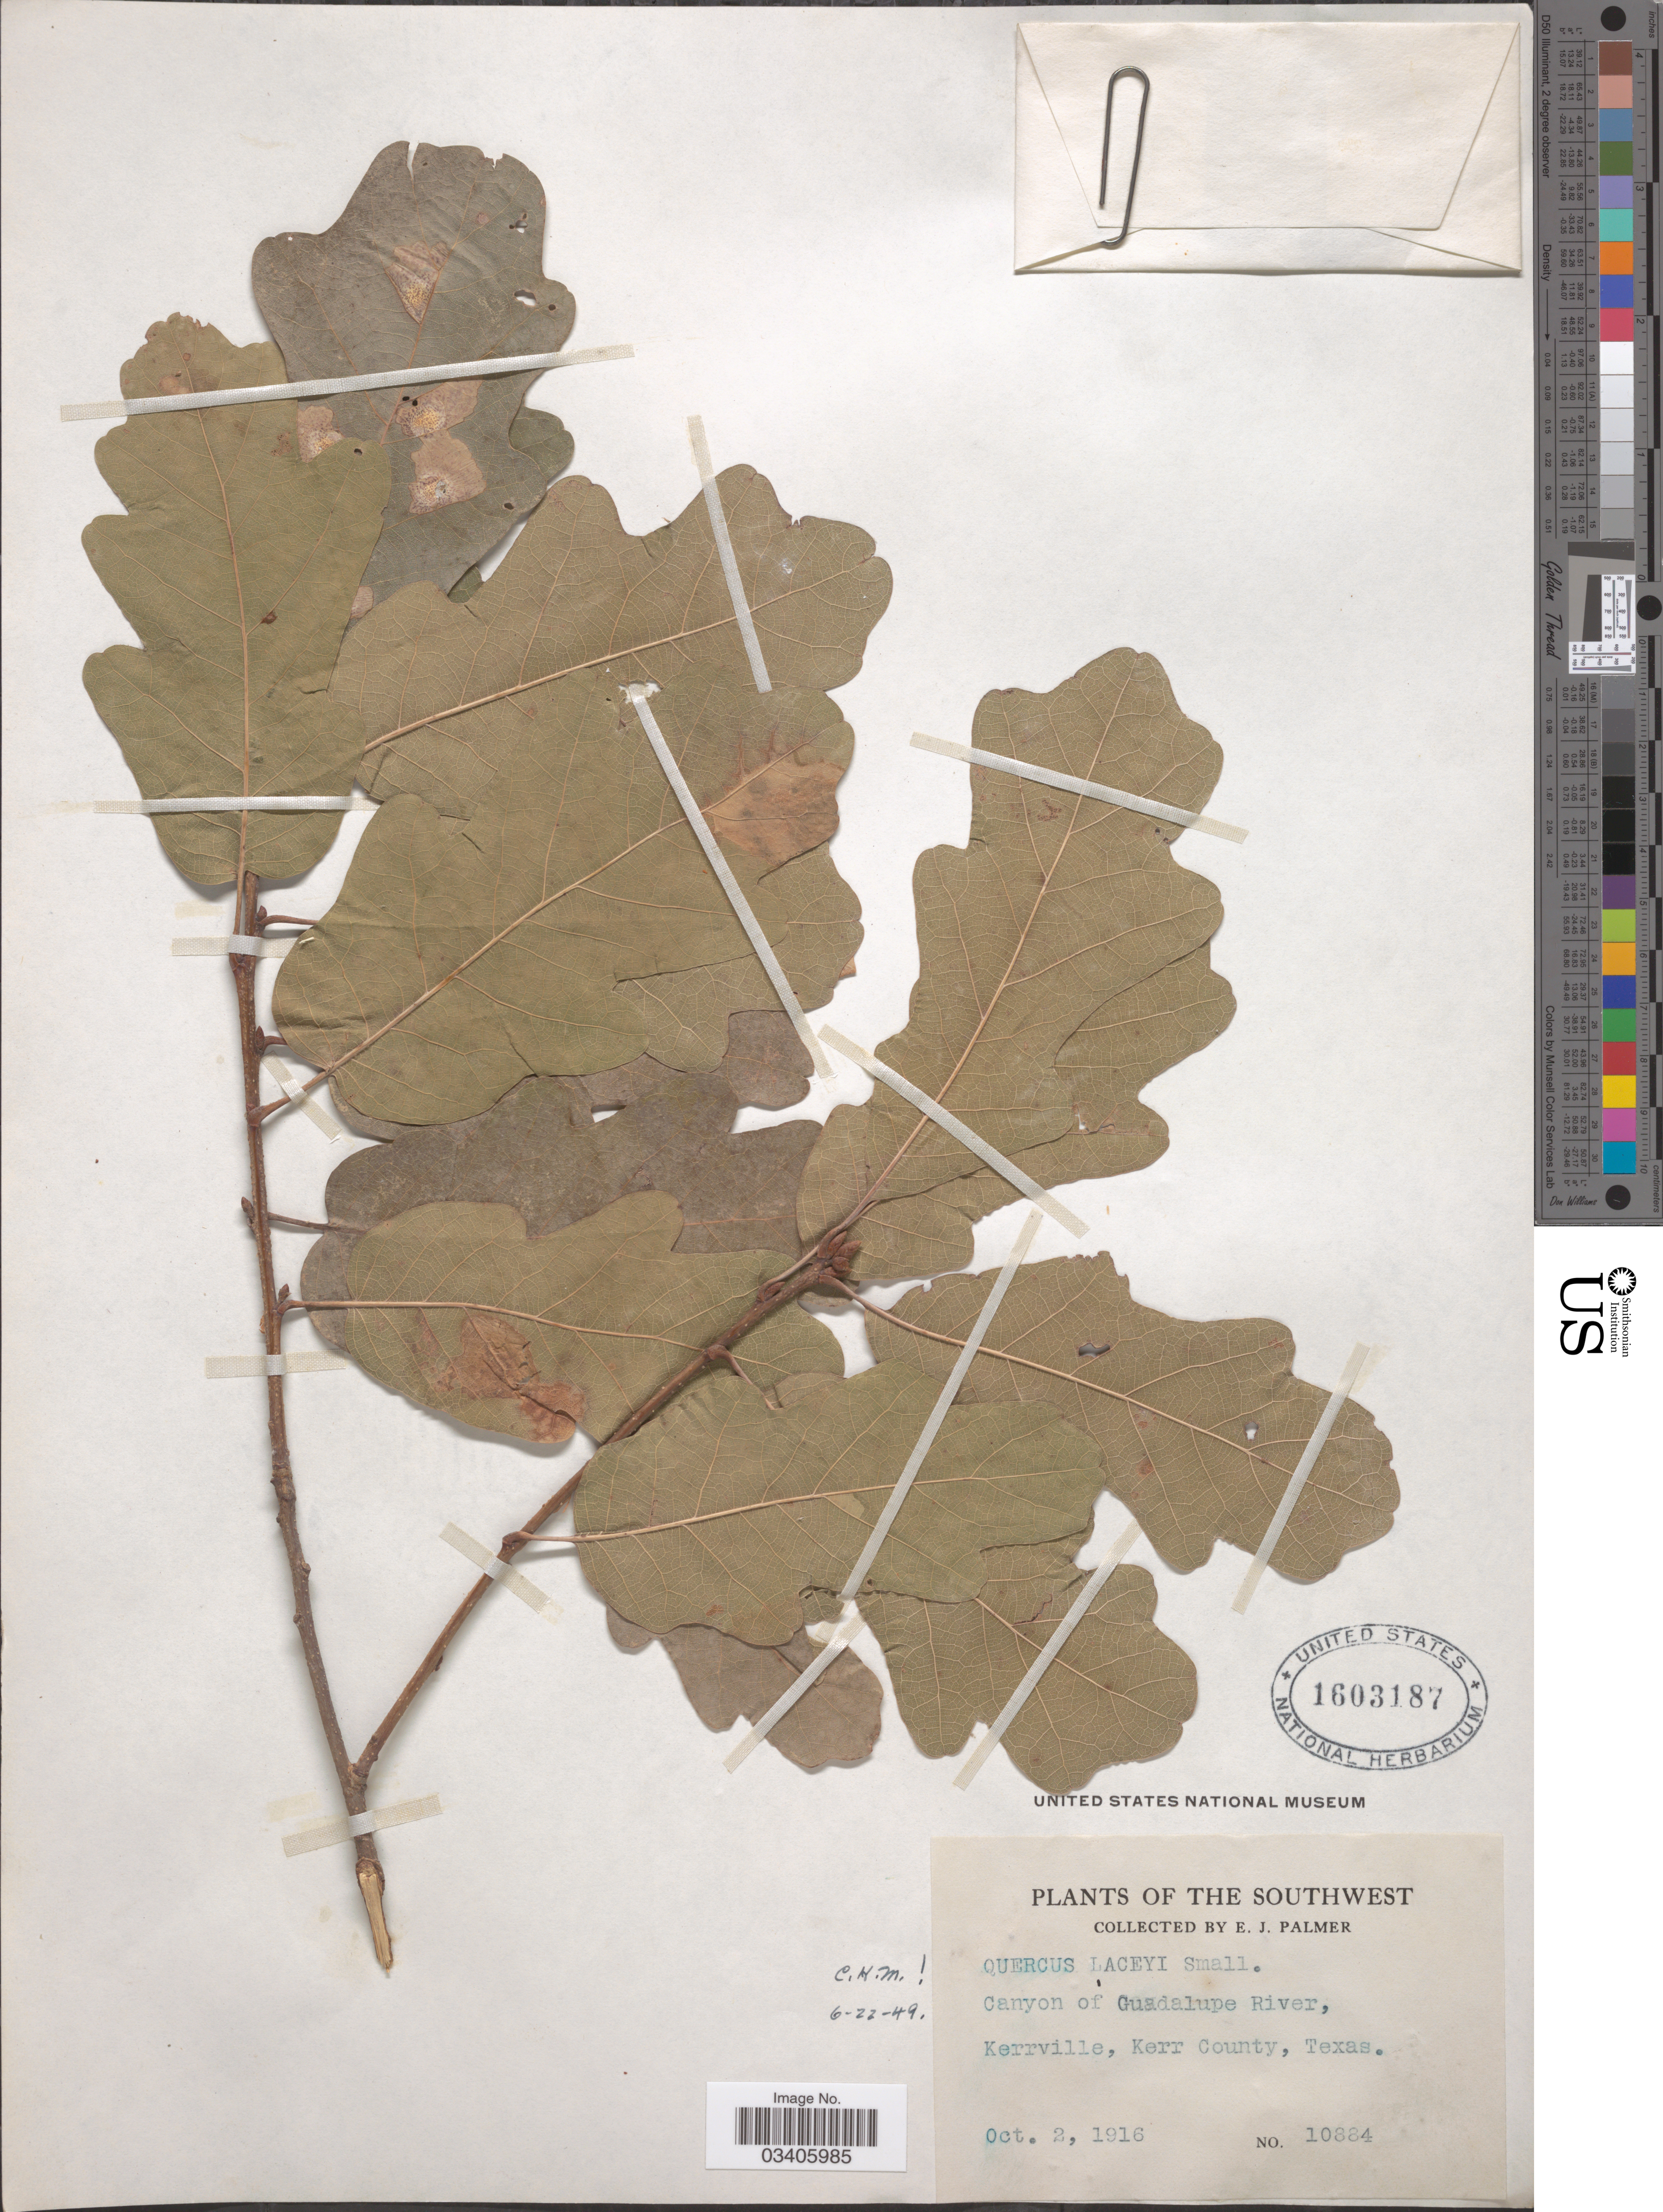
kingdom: Plantae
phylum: Tracheophyta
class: Magnoliopsida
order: Fagales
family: Fagaceae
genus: Quercus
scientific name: Quercus laceyi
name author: Small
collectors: E. J. Palmer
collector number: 10884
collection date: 1916-10-02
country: United States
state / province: Texas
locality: The Southwest. Canyon of Guadalupe River, Kerrville, Kerr County.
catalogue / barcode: US 1603187